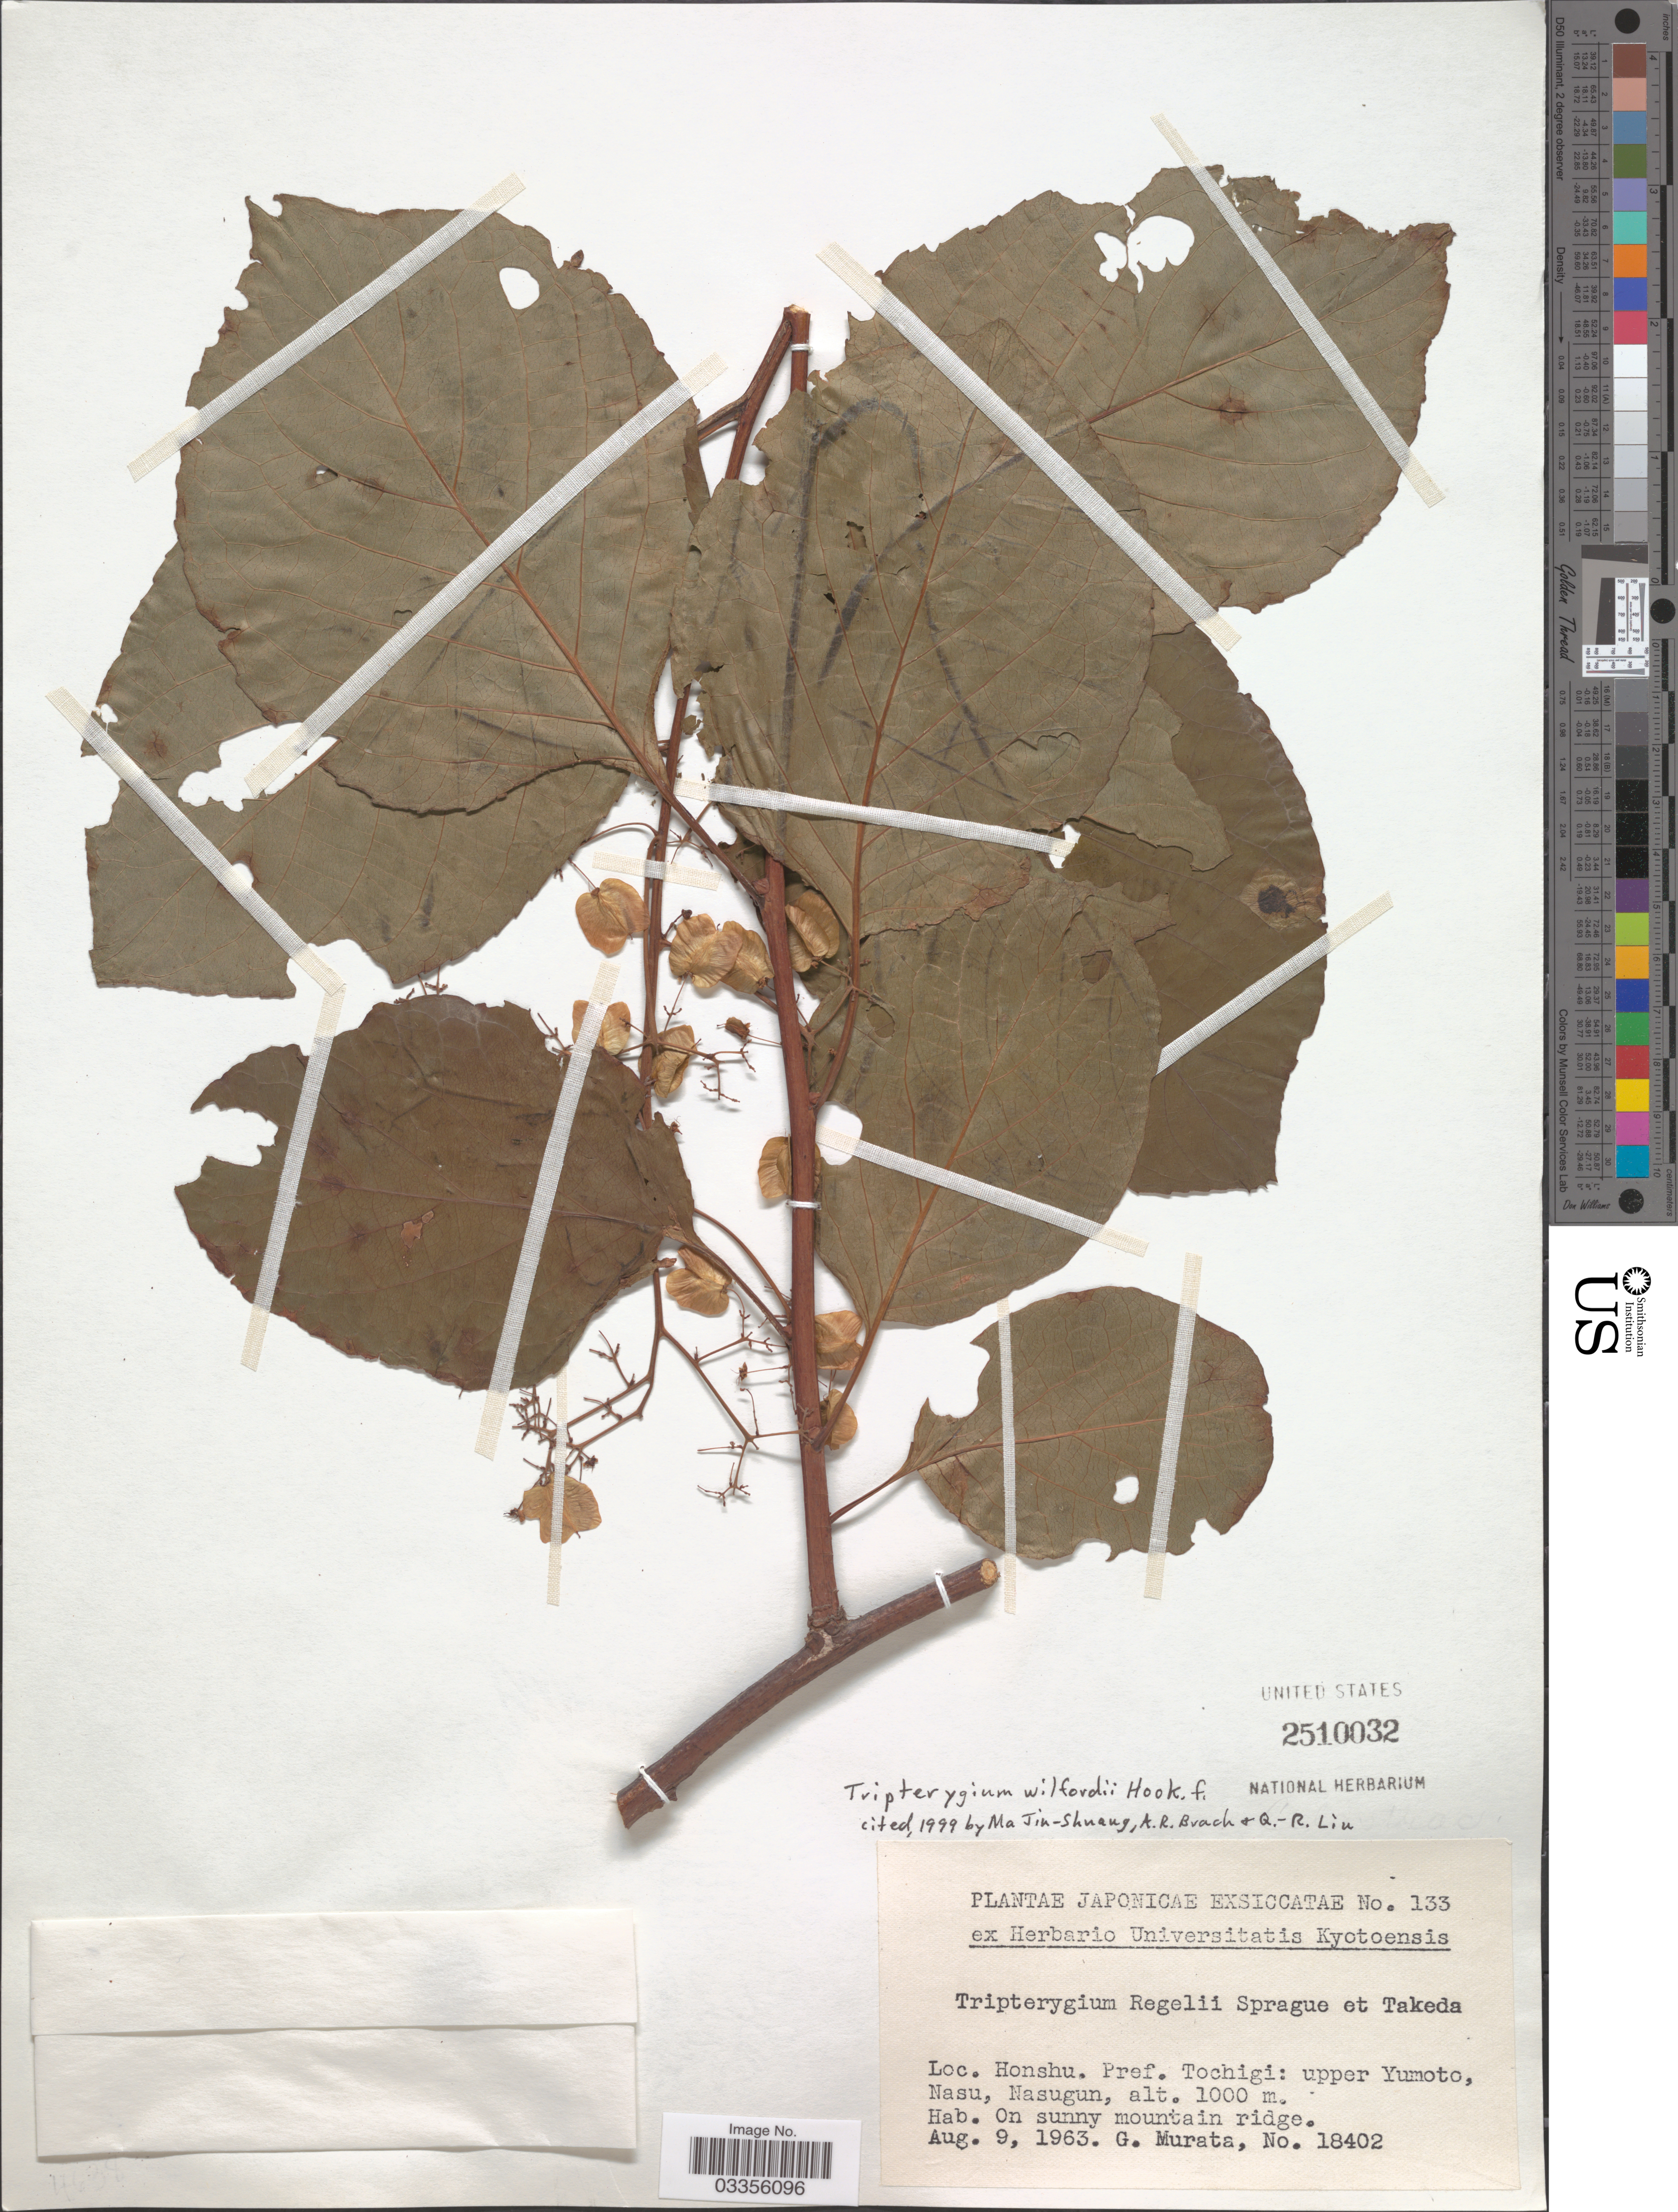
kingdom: Plantae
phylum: Tracheophyta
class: Magnoliopsida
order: Celastrales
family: Celastraceae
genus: Tripterygium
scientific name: Tripterygium wilfordii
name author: Hook. f.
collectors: G. Murata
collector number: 18402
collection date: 1963-08-09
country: Japan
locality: Honshu. Pref. Tochigi: upper Yumoto, Nasu, Nasugun.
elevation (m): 1000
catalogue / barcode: US 2510032